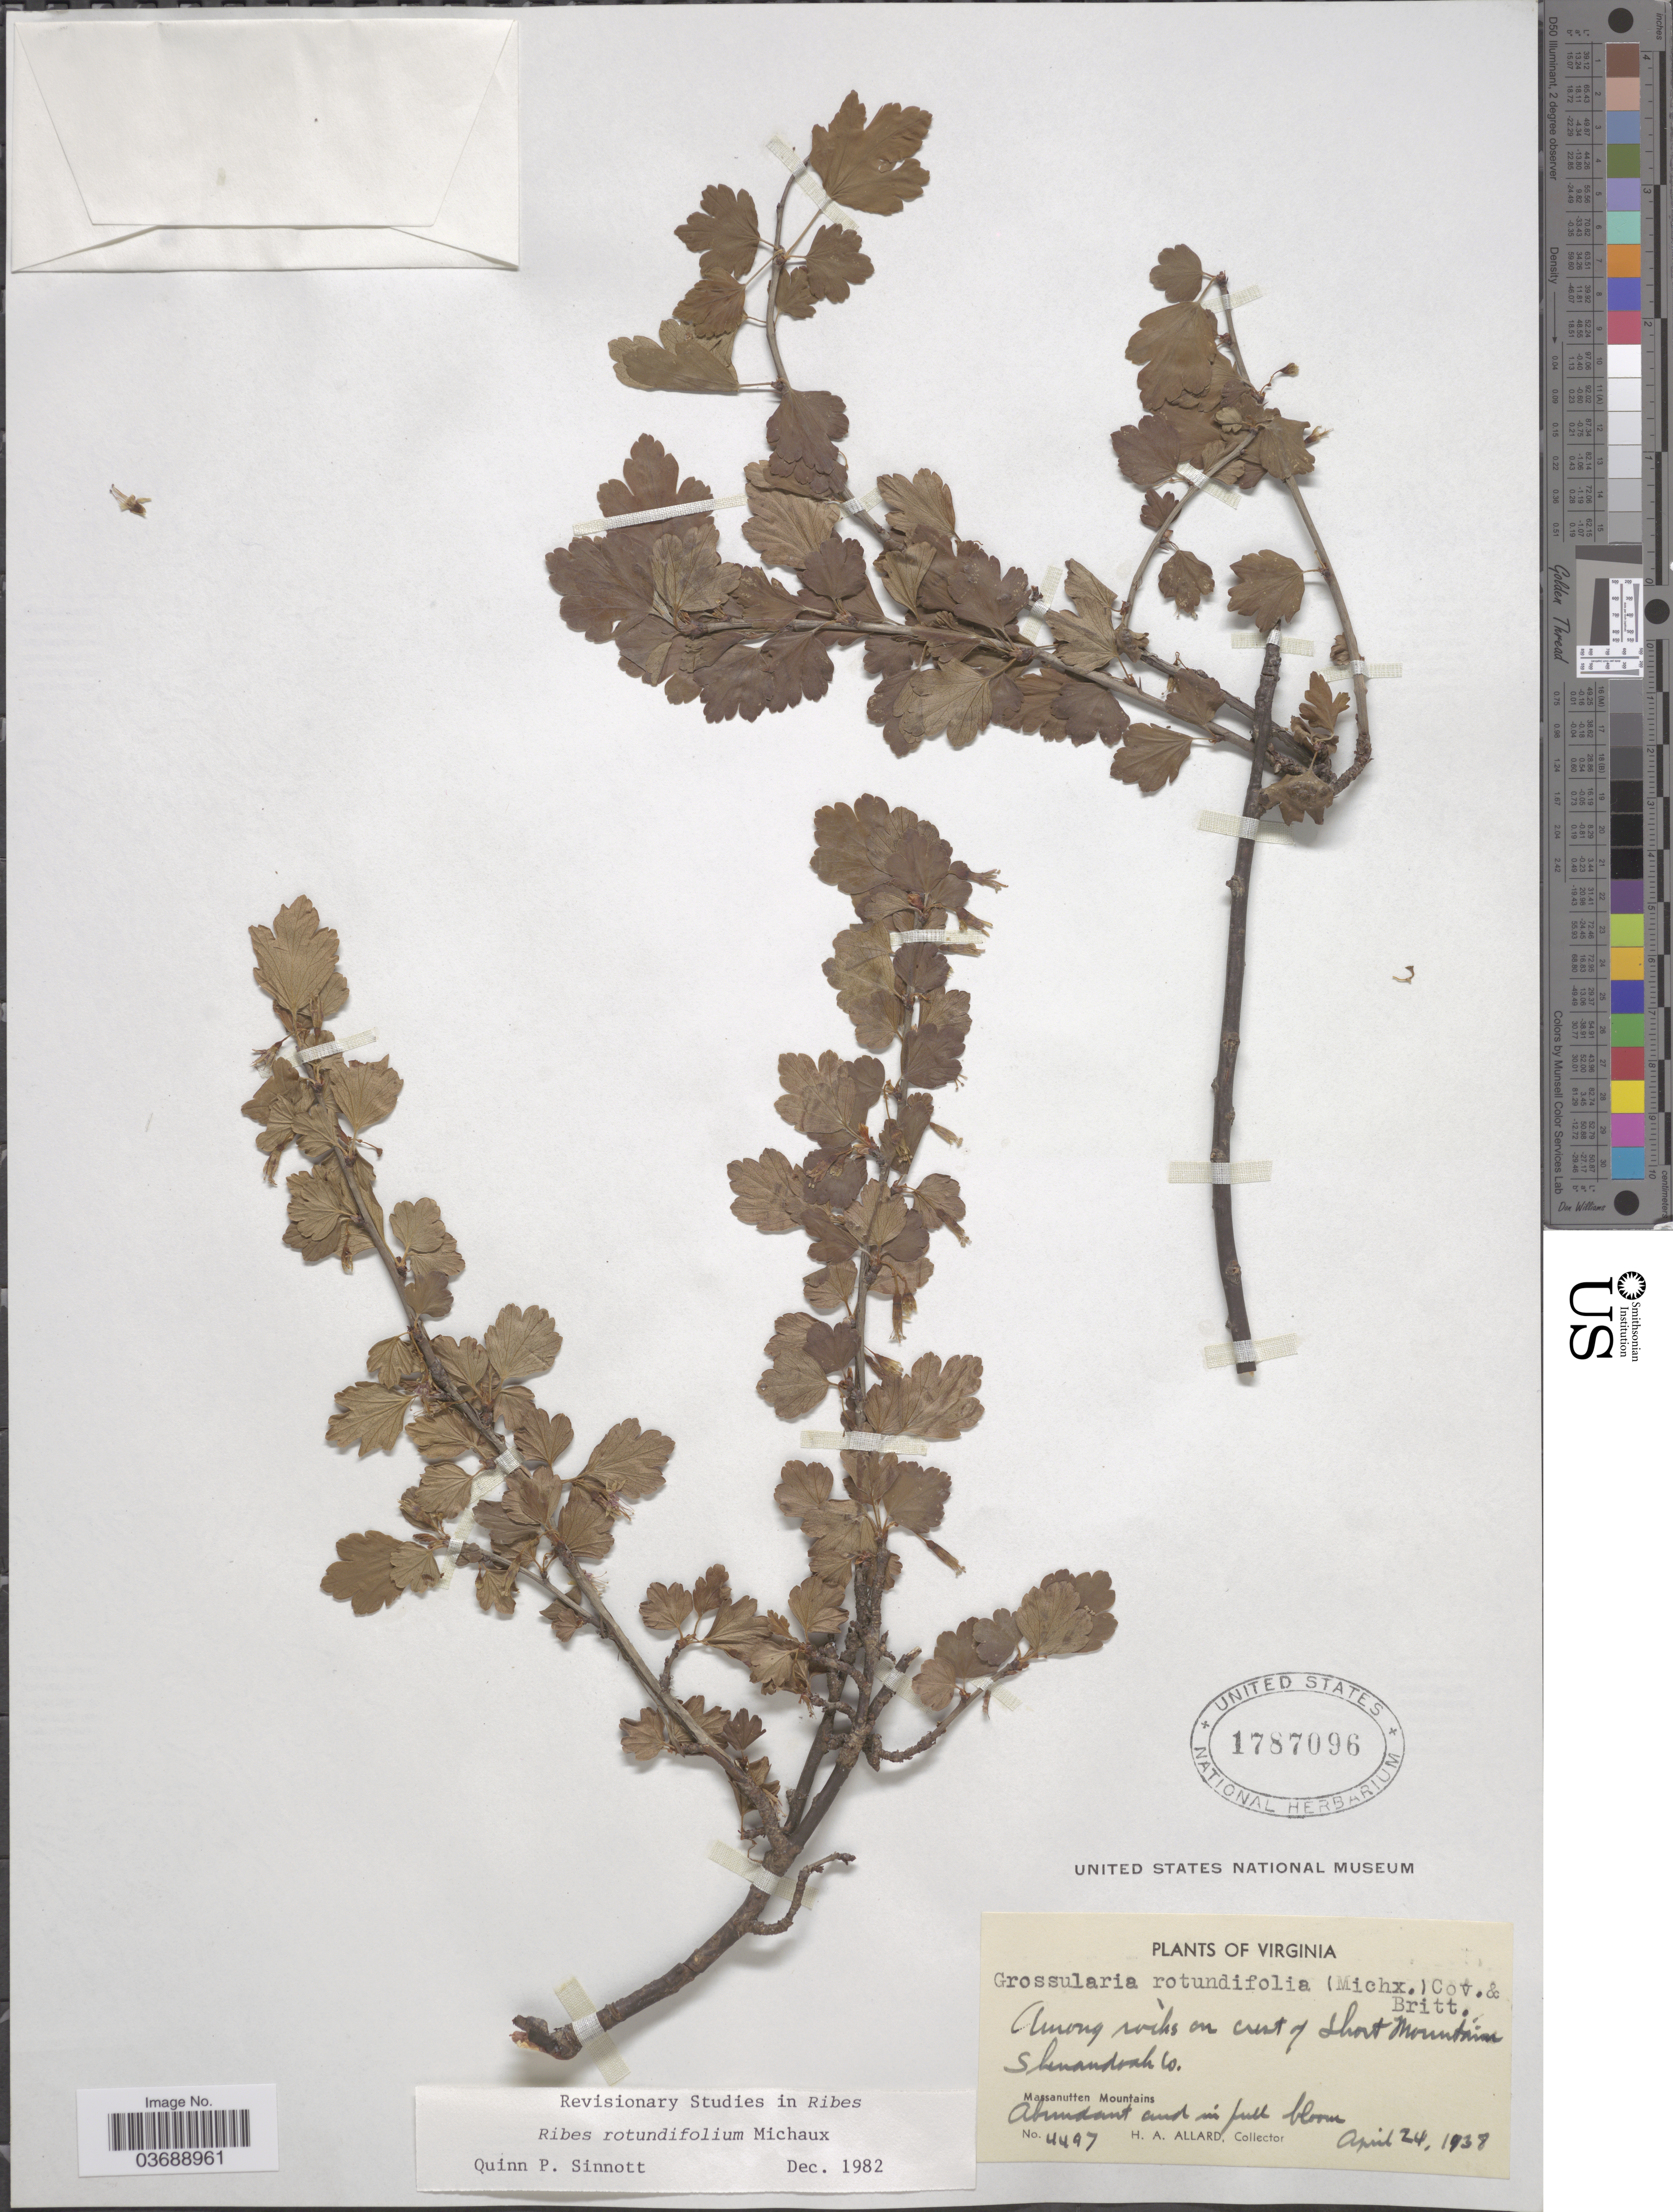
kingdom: Plantae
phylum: Tracheophyta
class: Magnoliopsida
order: Saxifragales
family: Grossulariaceae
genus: Ribes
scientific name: Ribes rotundifolium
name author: Michx.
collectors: H. A. Allard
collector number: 4497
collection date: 1938-04-24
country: United States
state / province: Virginia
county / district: Shenandoah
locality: Among rocks on crest of Short Mountain, Shenandoah Co. Massanutten Mountains.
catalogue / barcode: US 1787096